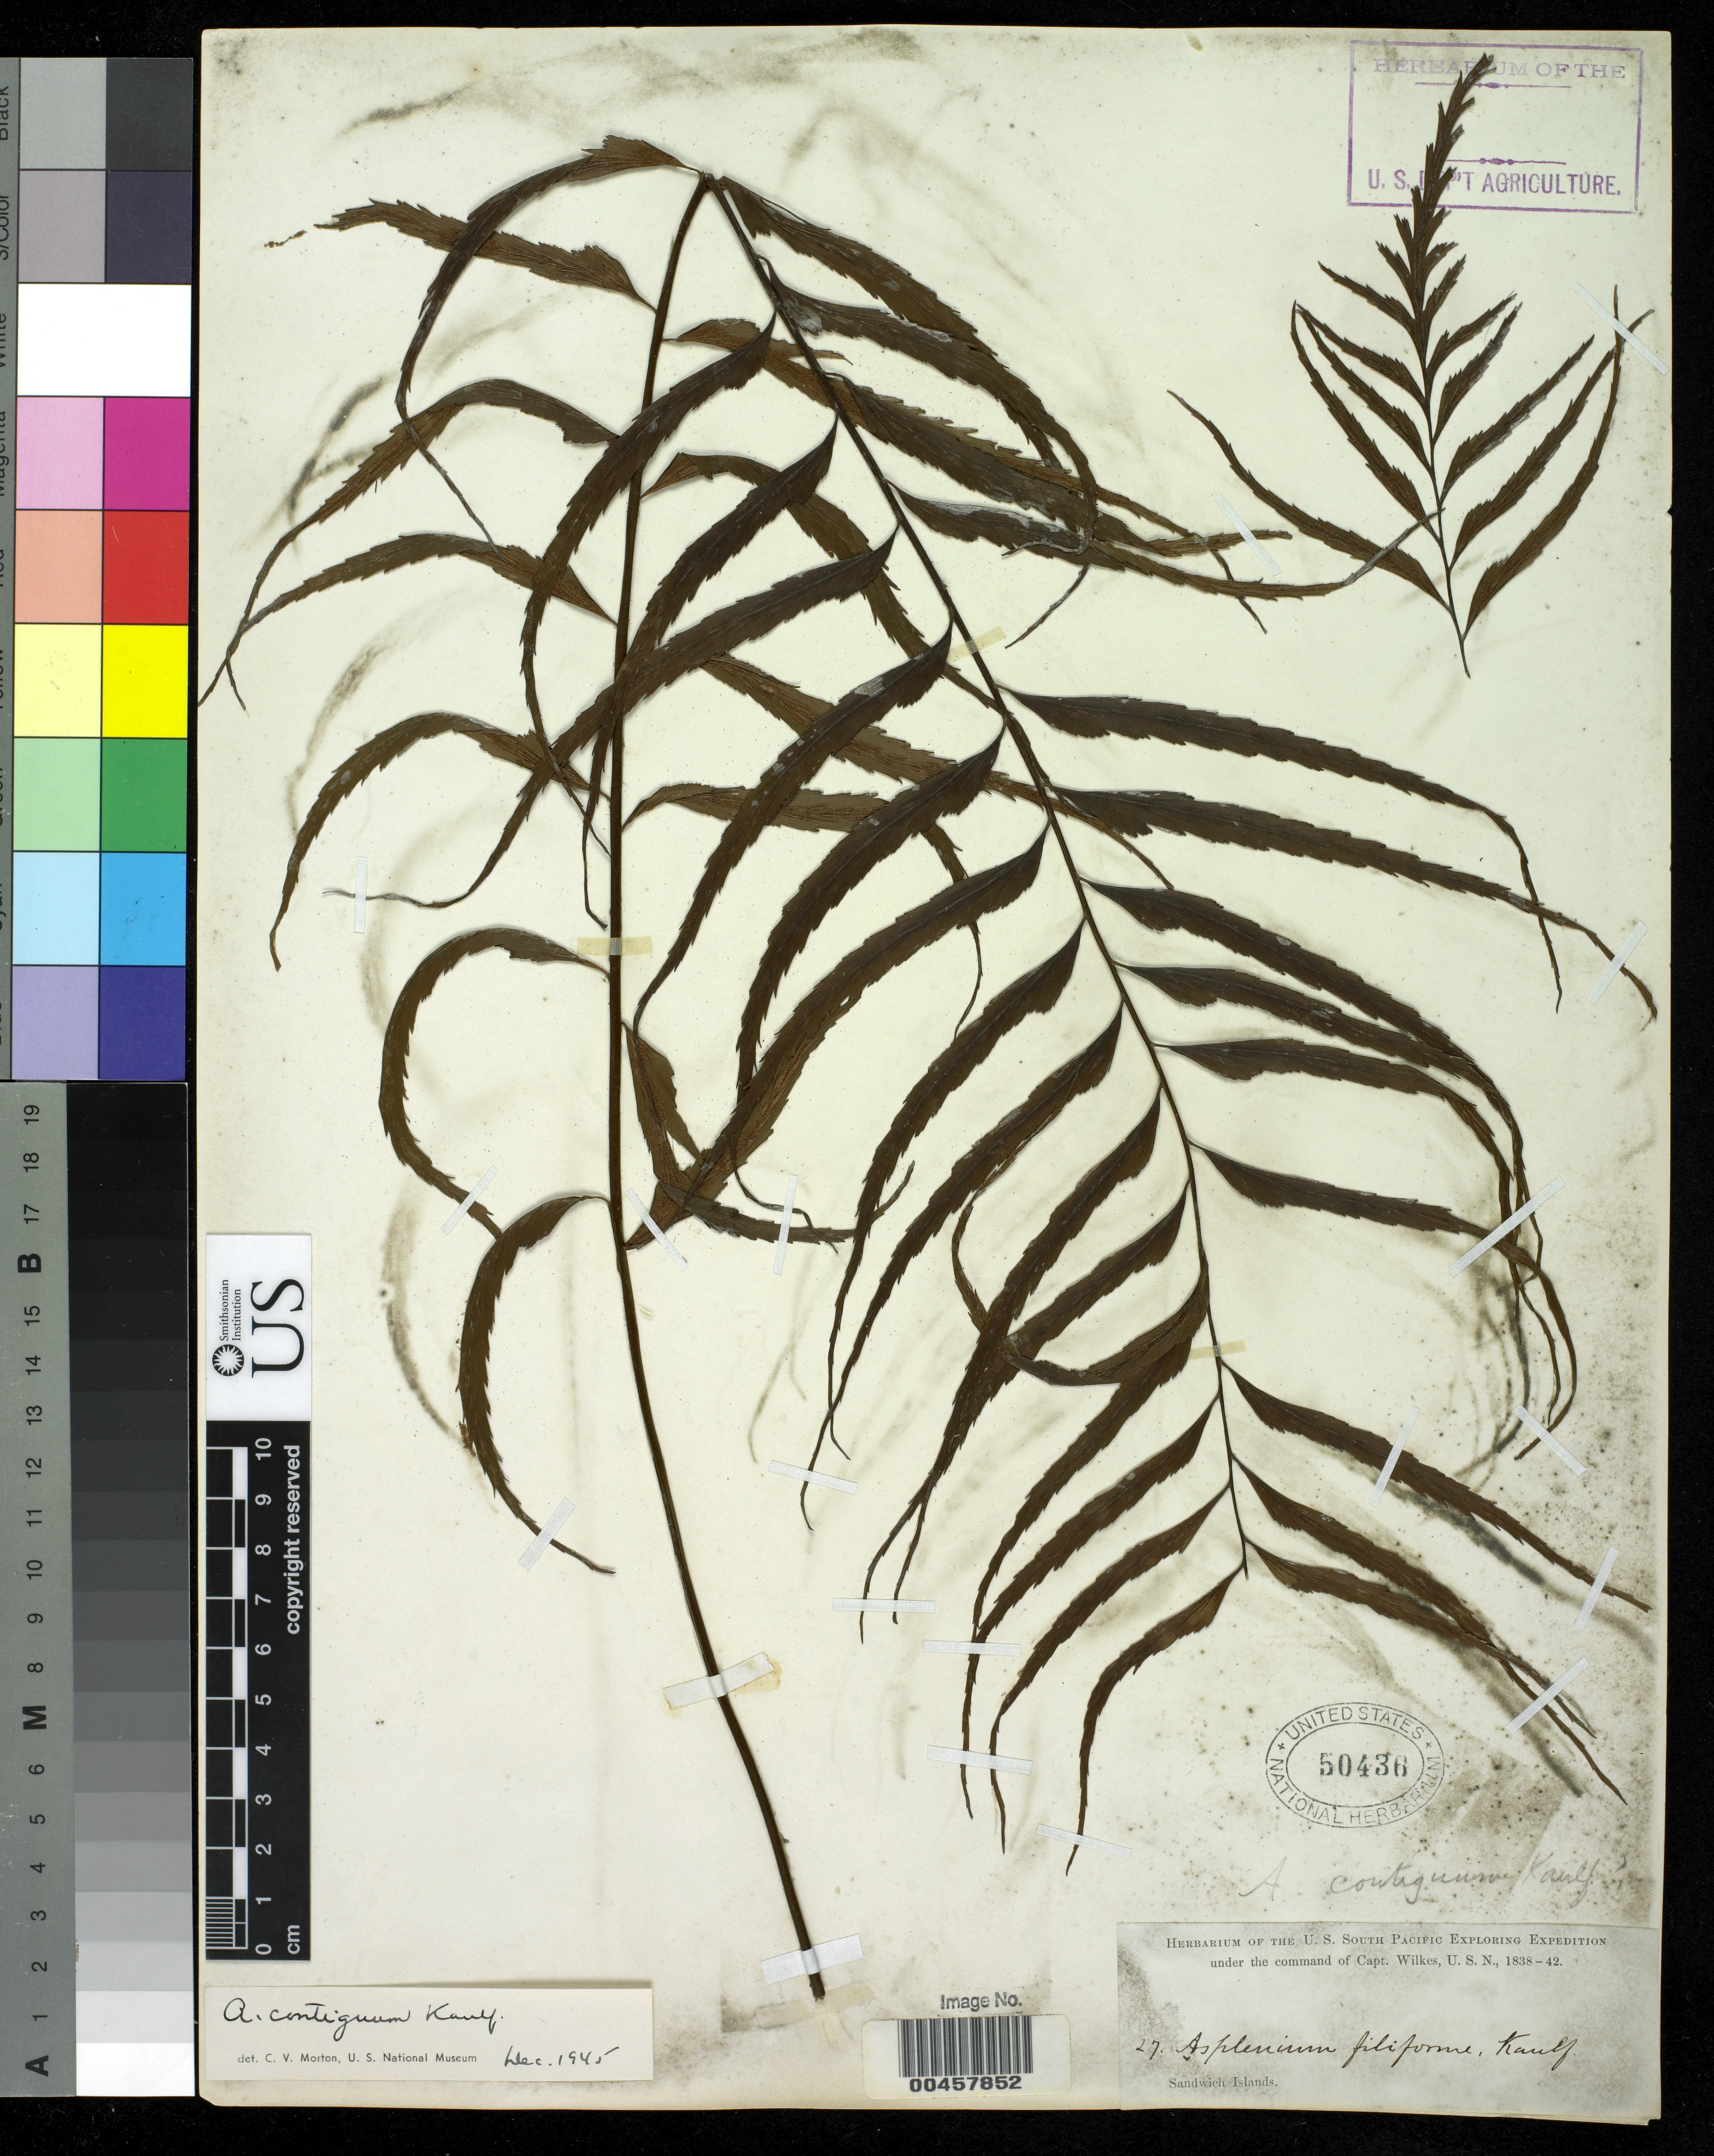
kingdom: Plantae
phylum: Tracheophyta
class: Polypodiopsida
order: Polypodiales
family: Aspleniaceae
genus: Asplenium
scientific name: Asplenium contiguum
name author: Kaulf.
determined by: Morton, C. V.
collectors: Wilkes Explor. Exped.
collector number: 27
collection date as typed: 1838 to -- --- 1842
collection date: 1838/1842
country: United States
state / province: Hawaii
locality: Sandwich Islands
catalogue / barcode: US 50436